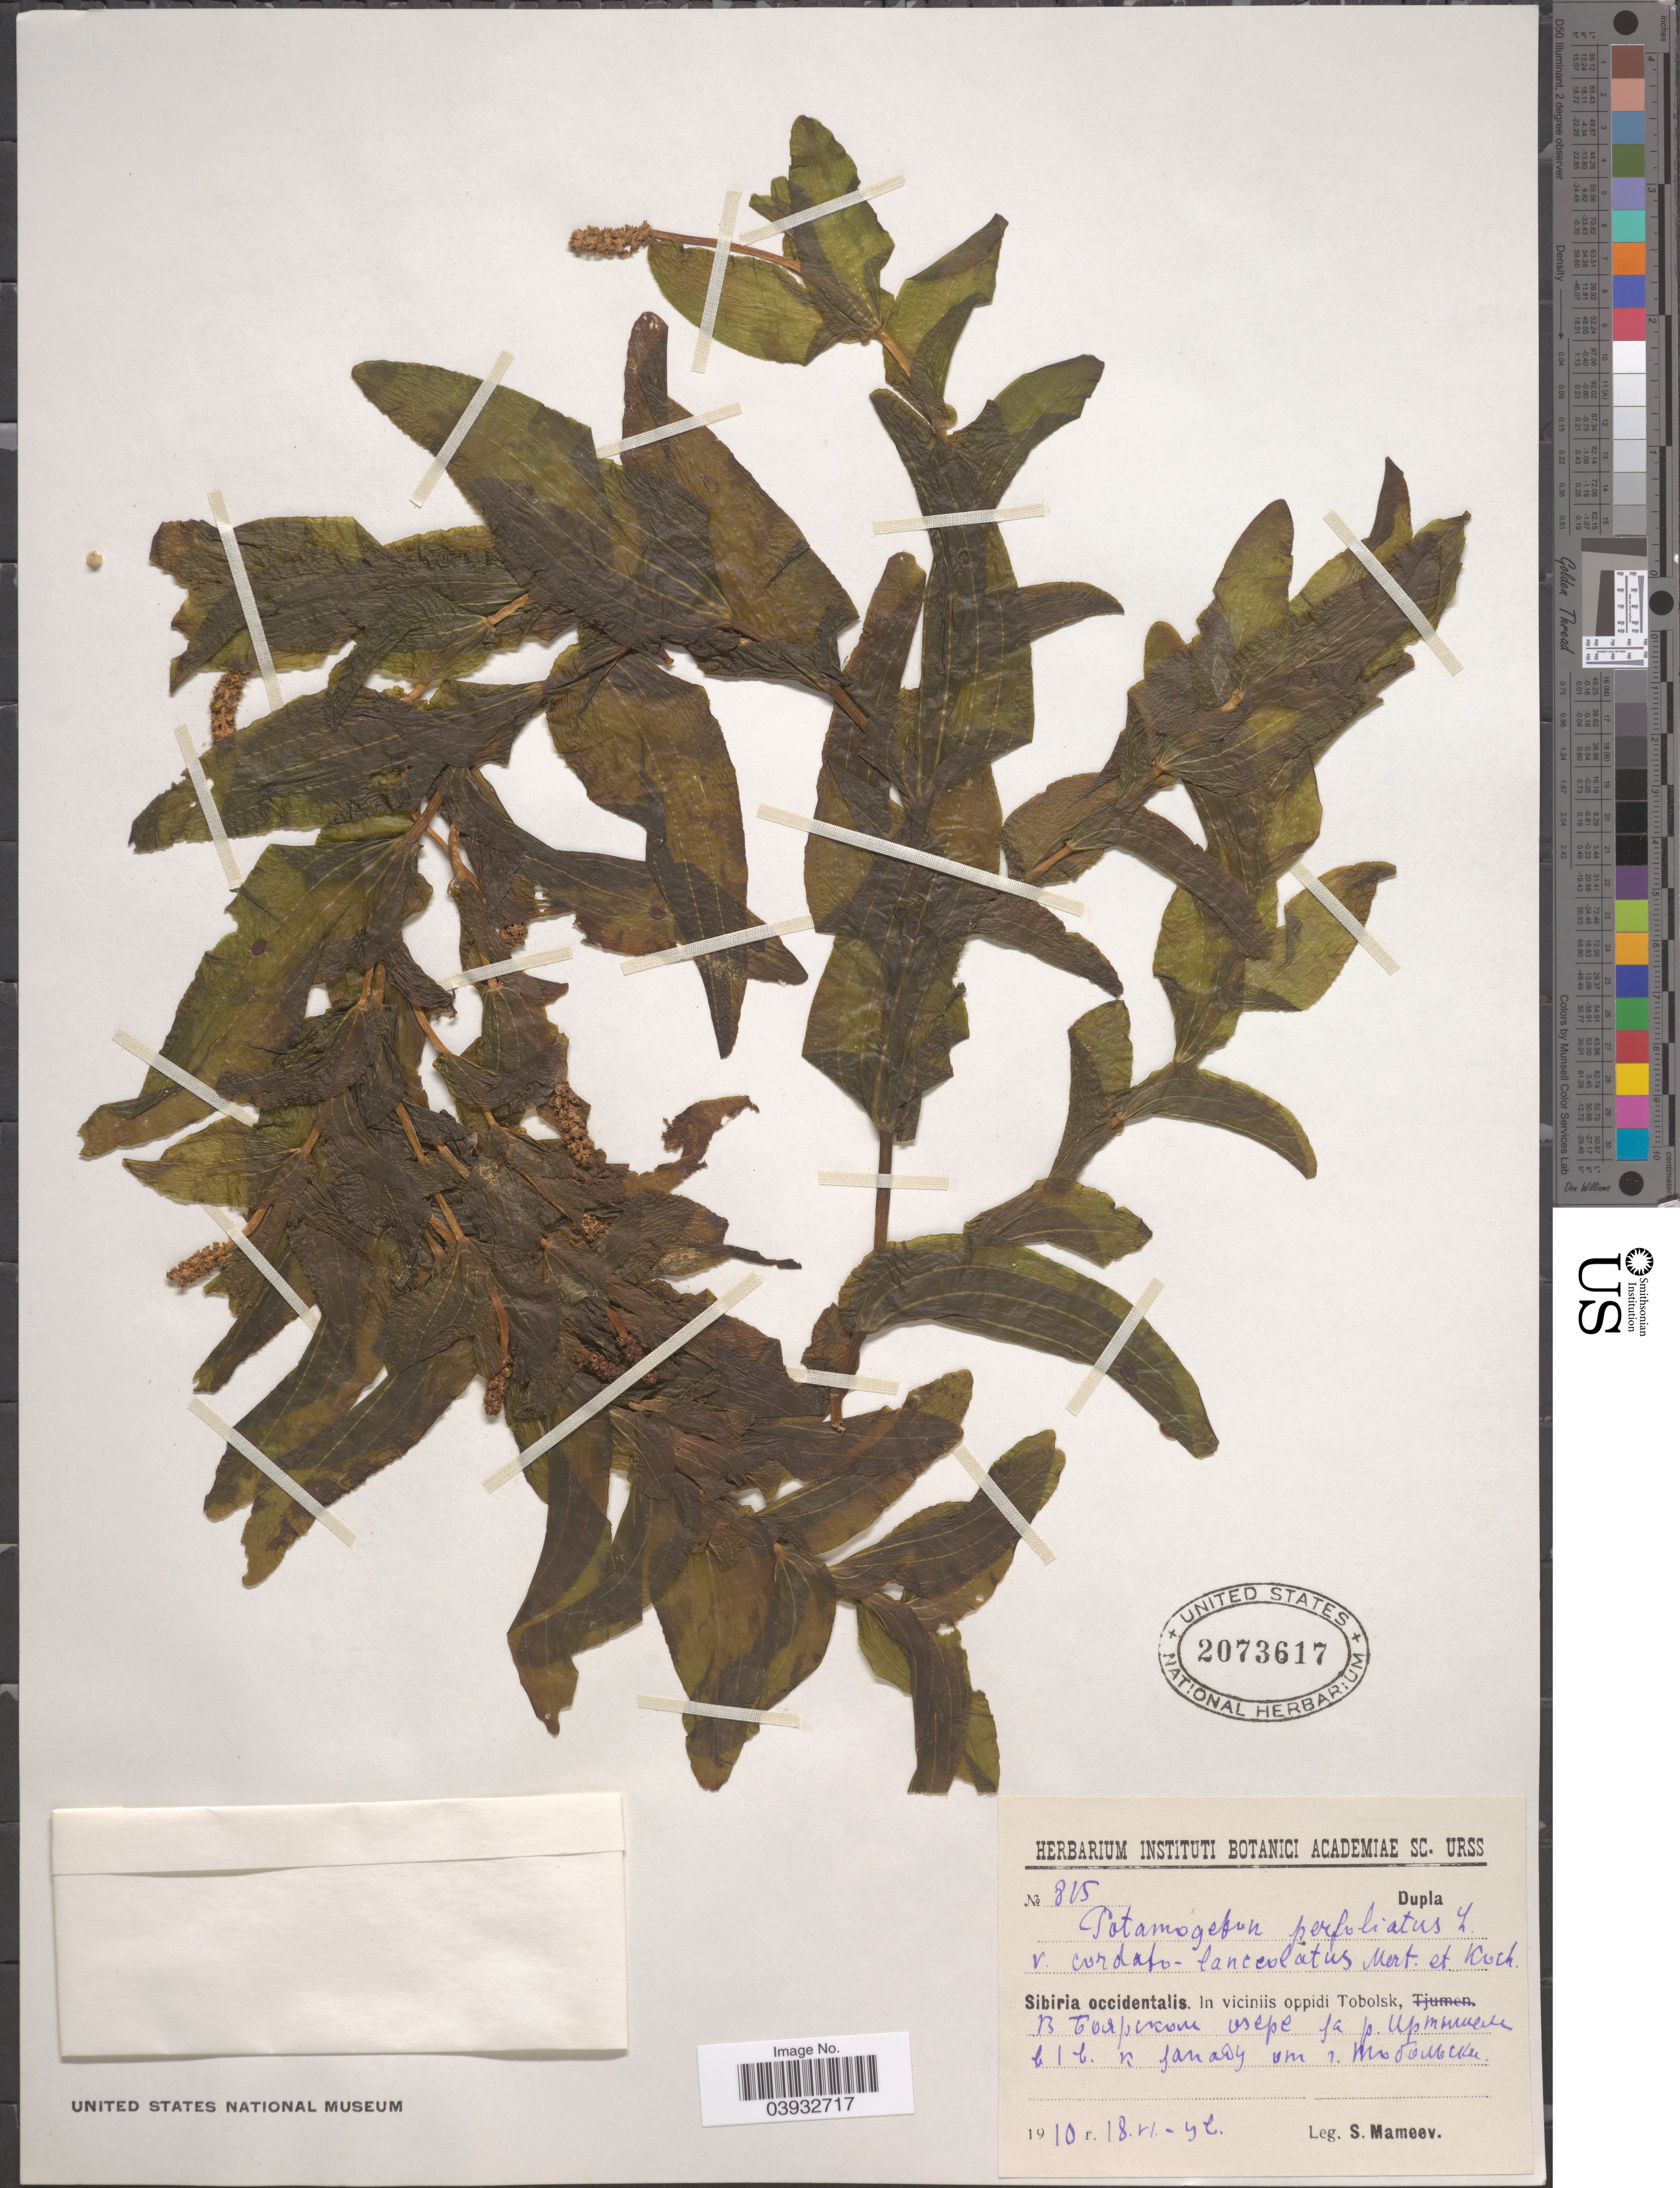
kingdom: Plantae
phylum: Tracheophyta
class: Liliopsida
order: Alismatales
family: Potamogetonaceae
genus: Potamogeton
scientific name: Potamogeton perfoliatus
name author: L.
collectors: S. Mameev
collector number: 815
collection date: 1910-06-18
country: Russian Federation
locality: Sibiria occidentalis. In viciniis oppidi Tobolsk, X.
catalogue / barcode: US 2073617